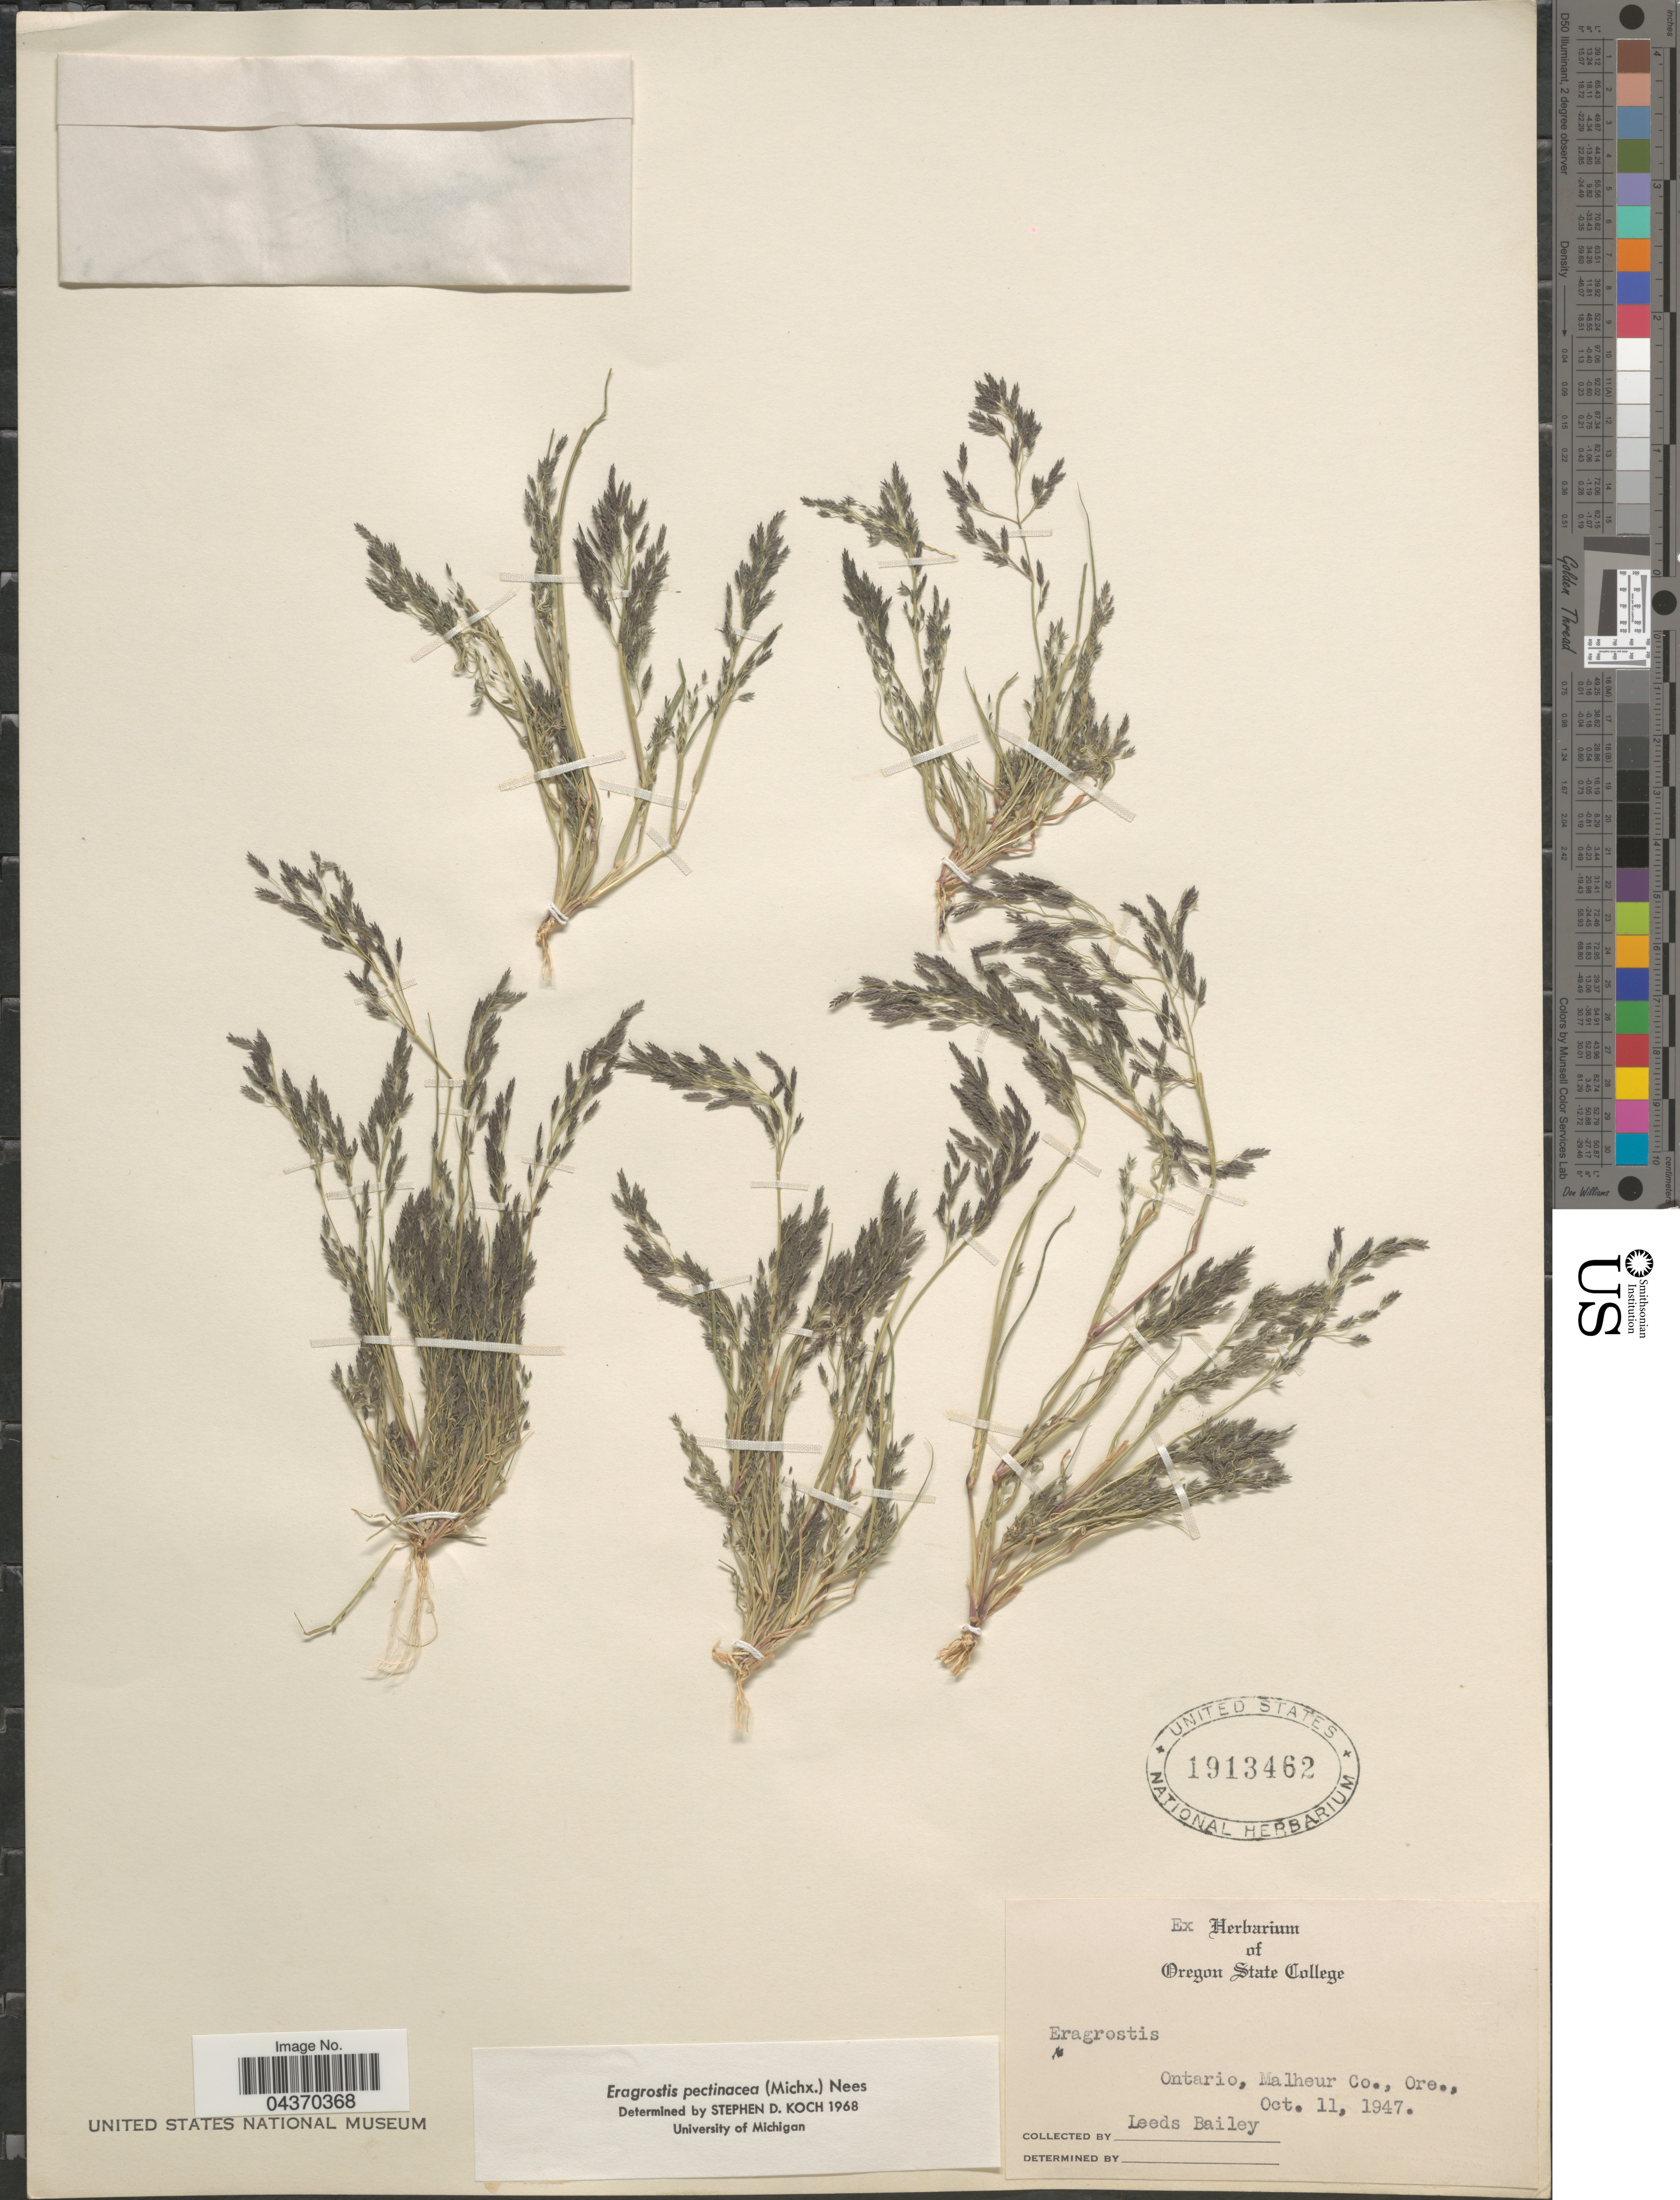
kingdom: Plantae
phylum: Tracheophyta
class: Liliopsida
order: Poales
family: Poaceae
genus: Eragrostis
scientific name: Eragrostis pectinacea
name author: (Michx.) Nees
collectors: L. Bailey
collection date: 1947-10-11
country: United States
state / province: Oregon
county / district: Malheur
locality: Ontario, Malheur Co.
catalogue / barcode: US 1913462